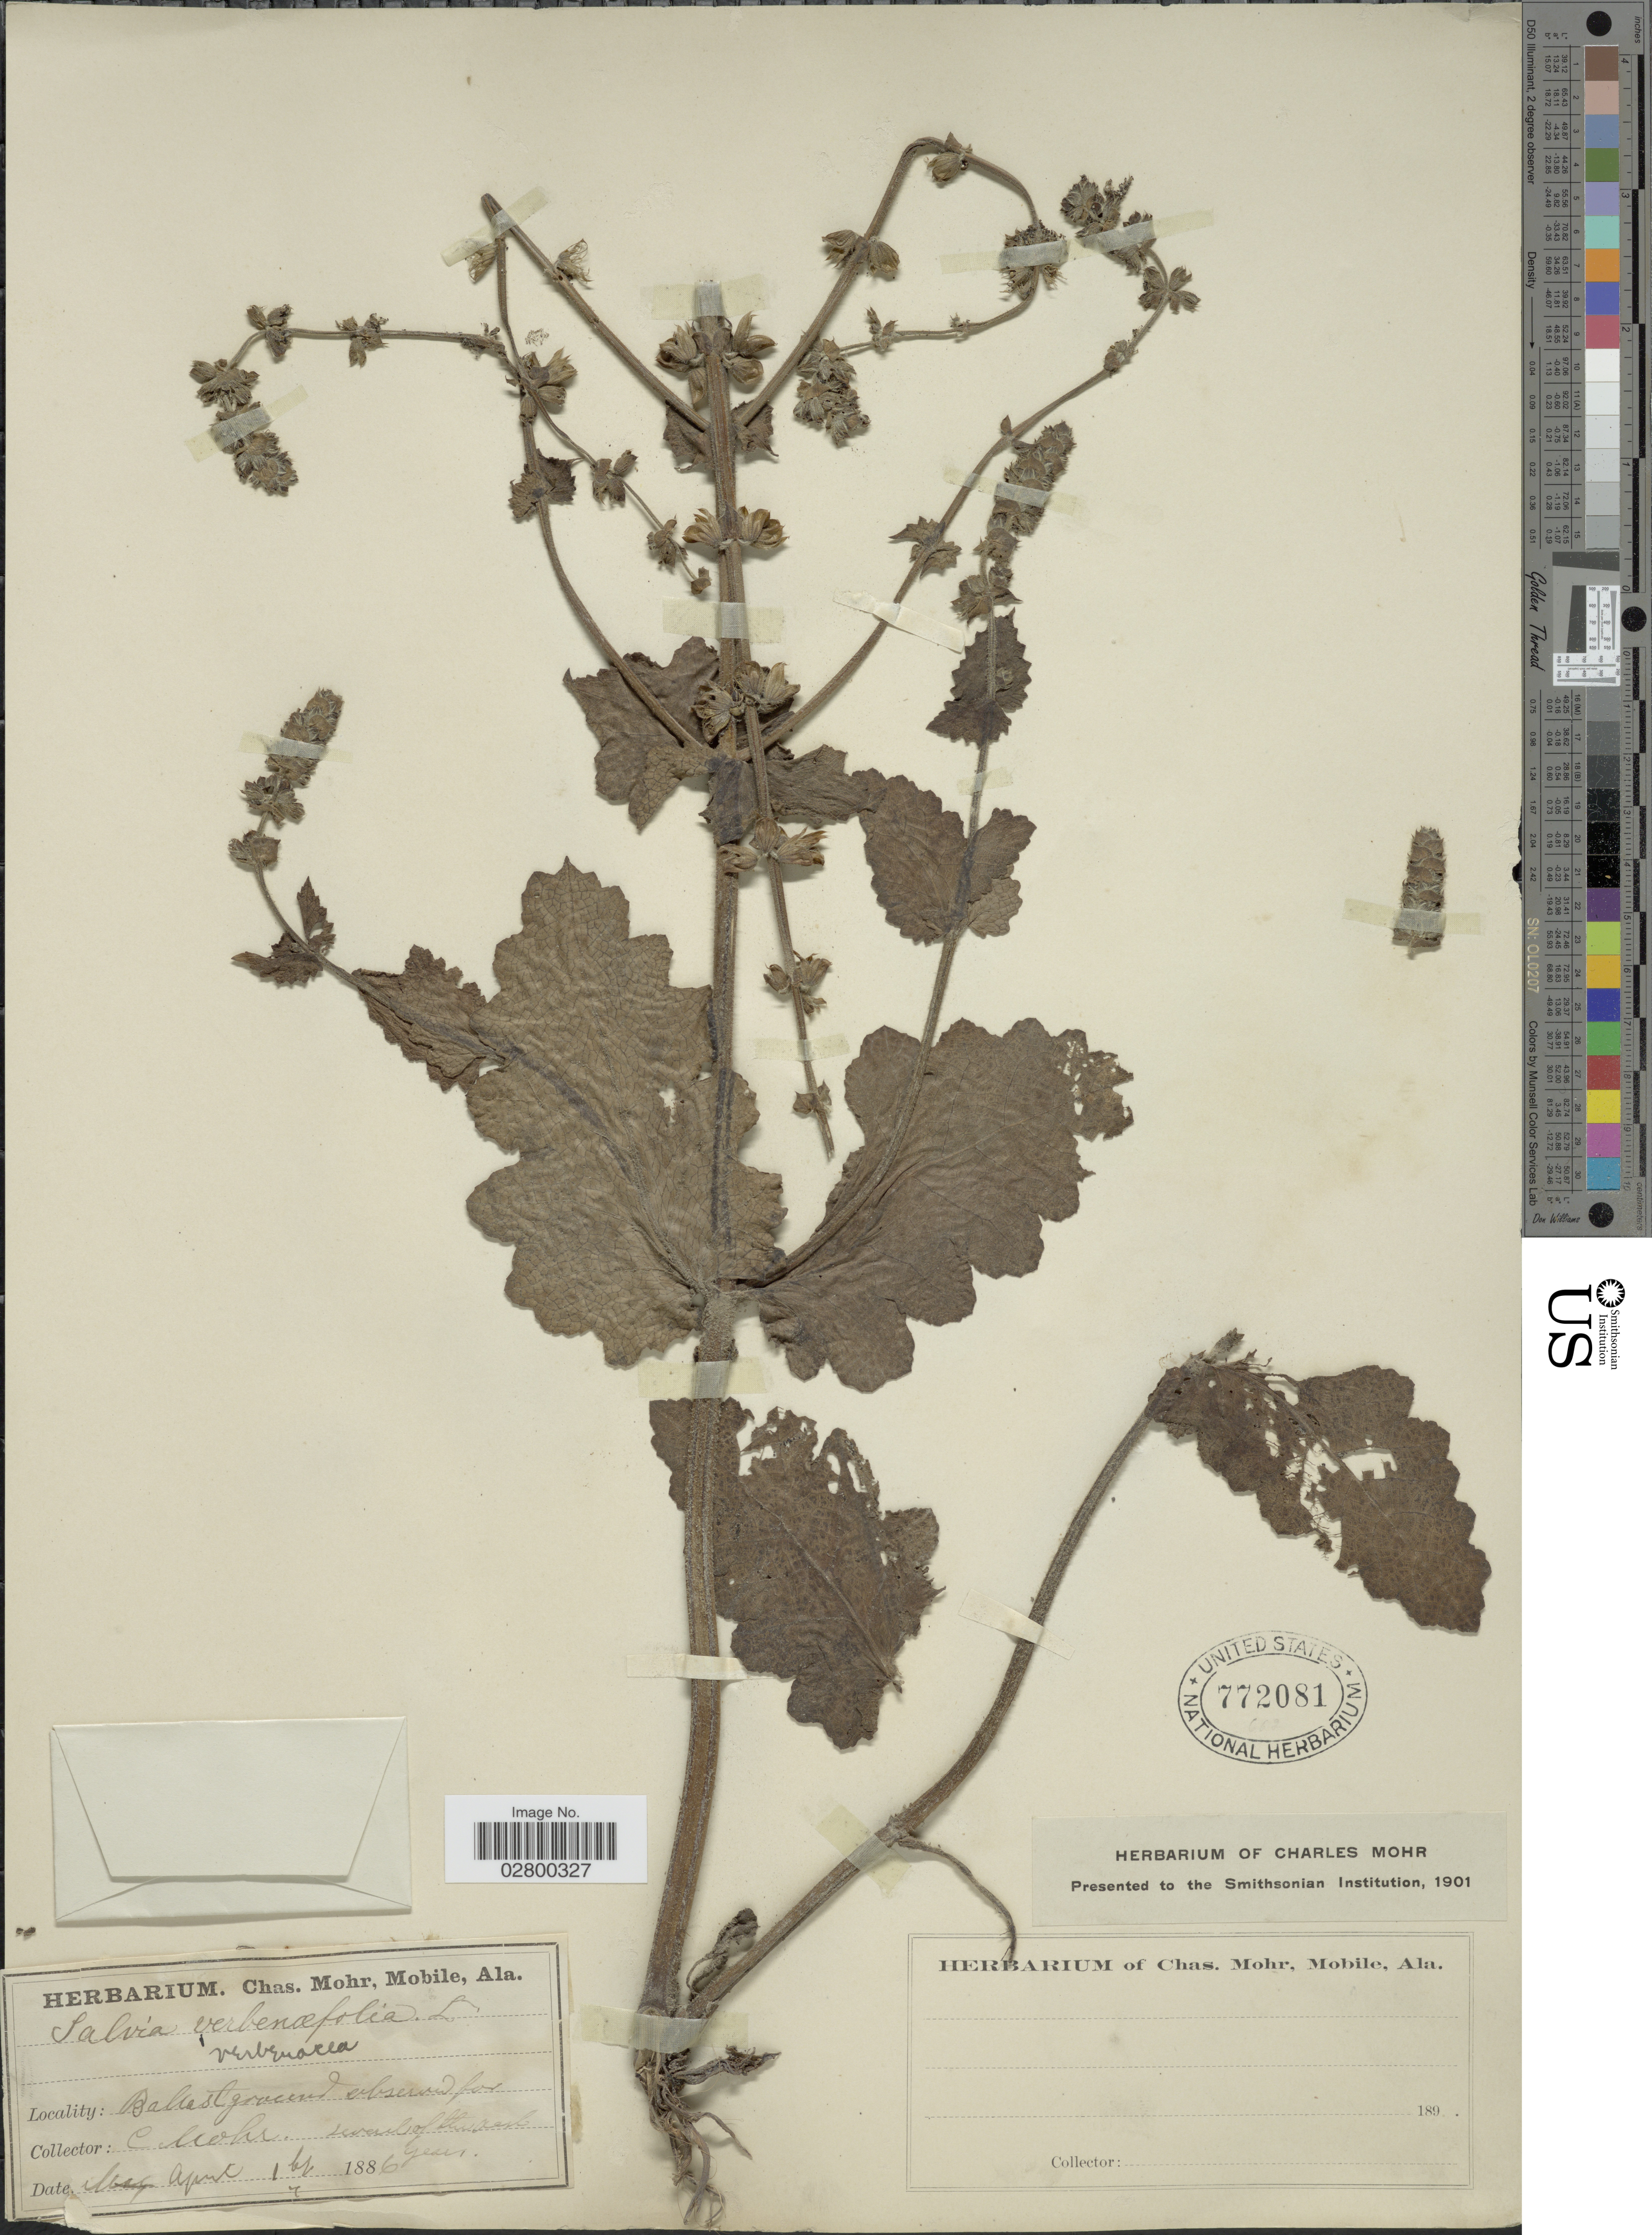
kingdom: Plantae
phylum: Tracheophyta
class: Magnoliopsida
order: Lamiales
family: Lamiaceae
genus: Salvia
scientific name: Salvia verbenacea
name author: L.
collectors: Mohr, C. T. (herbarium)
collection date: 1886-04-01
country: United States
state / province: Alabama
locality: Ballast ground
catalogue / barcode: US 772081